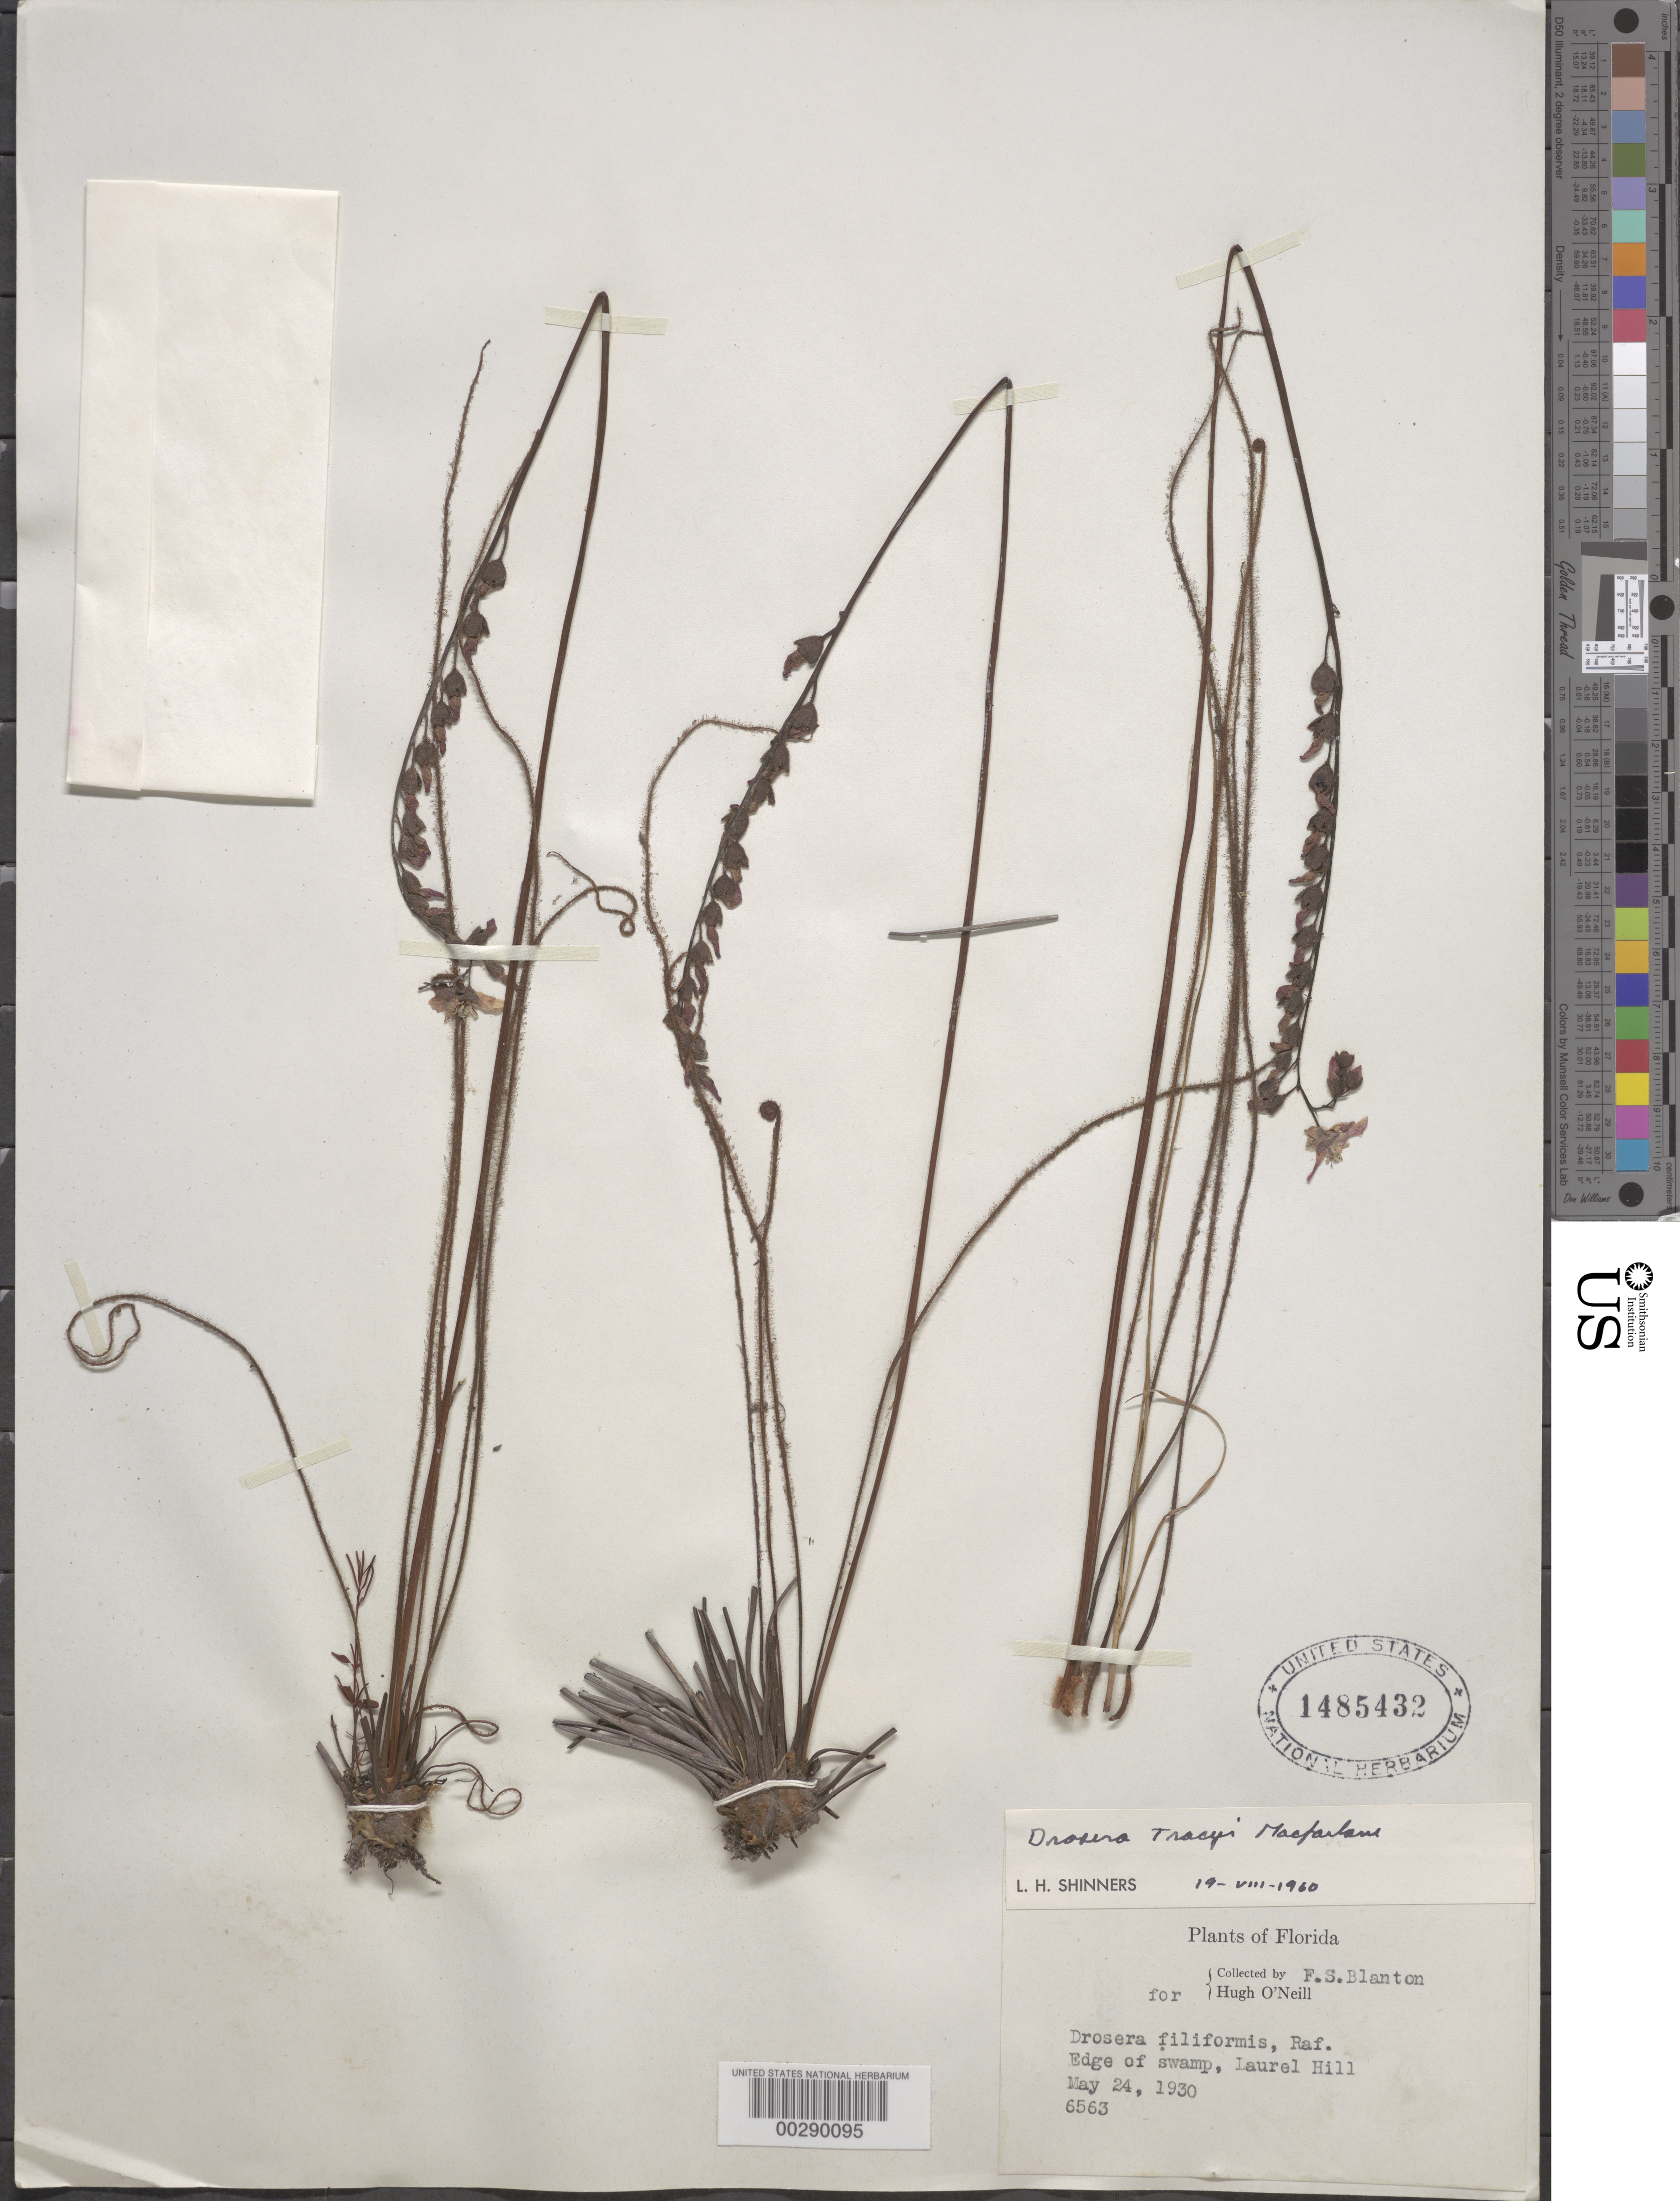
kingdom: Plantae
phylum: Tracheophyta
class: Magnoliopsida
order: Caryophyllales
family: Droseraceae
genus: Drosera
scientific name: Drosera tracyi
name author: Macfarl.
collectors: F. S. Blanton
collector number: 6563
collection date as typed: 24 May 1930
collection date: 1930-05-24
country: United States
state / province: Florida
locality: Laurel hill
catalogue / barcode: US 1485432